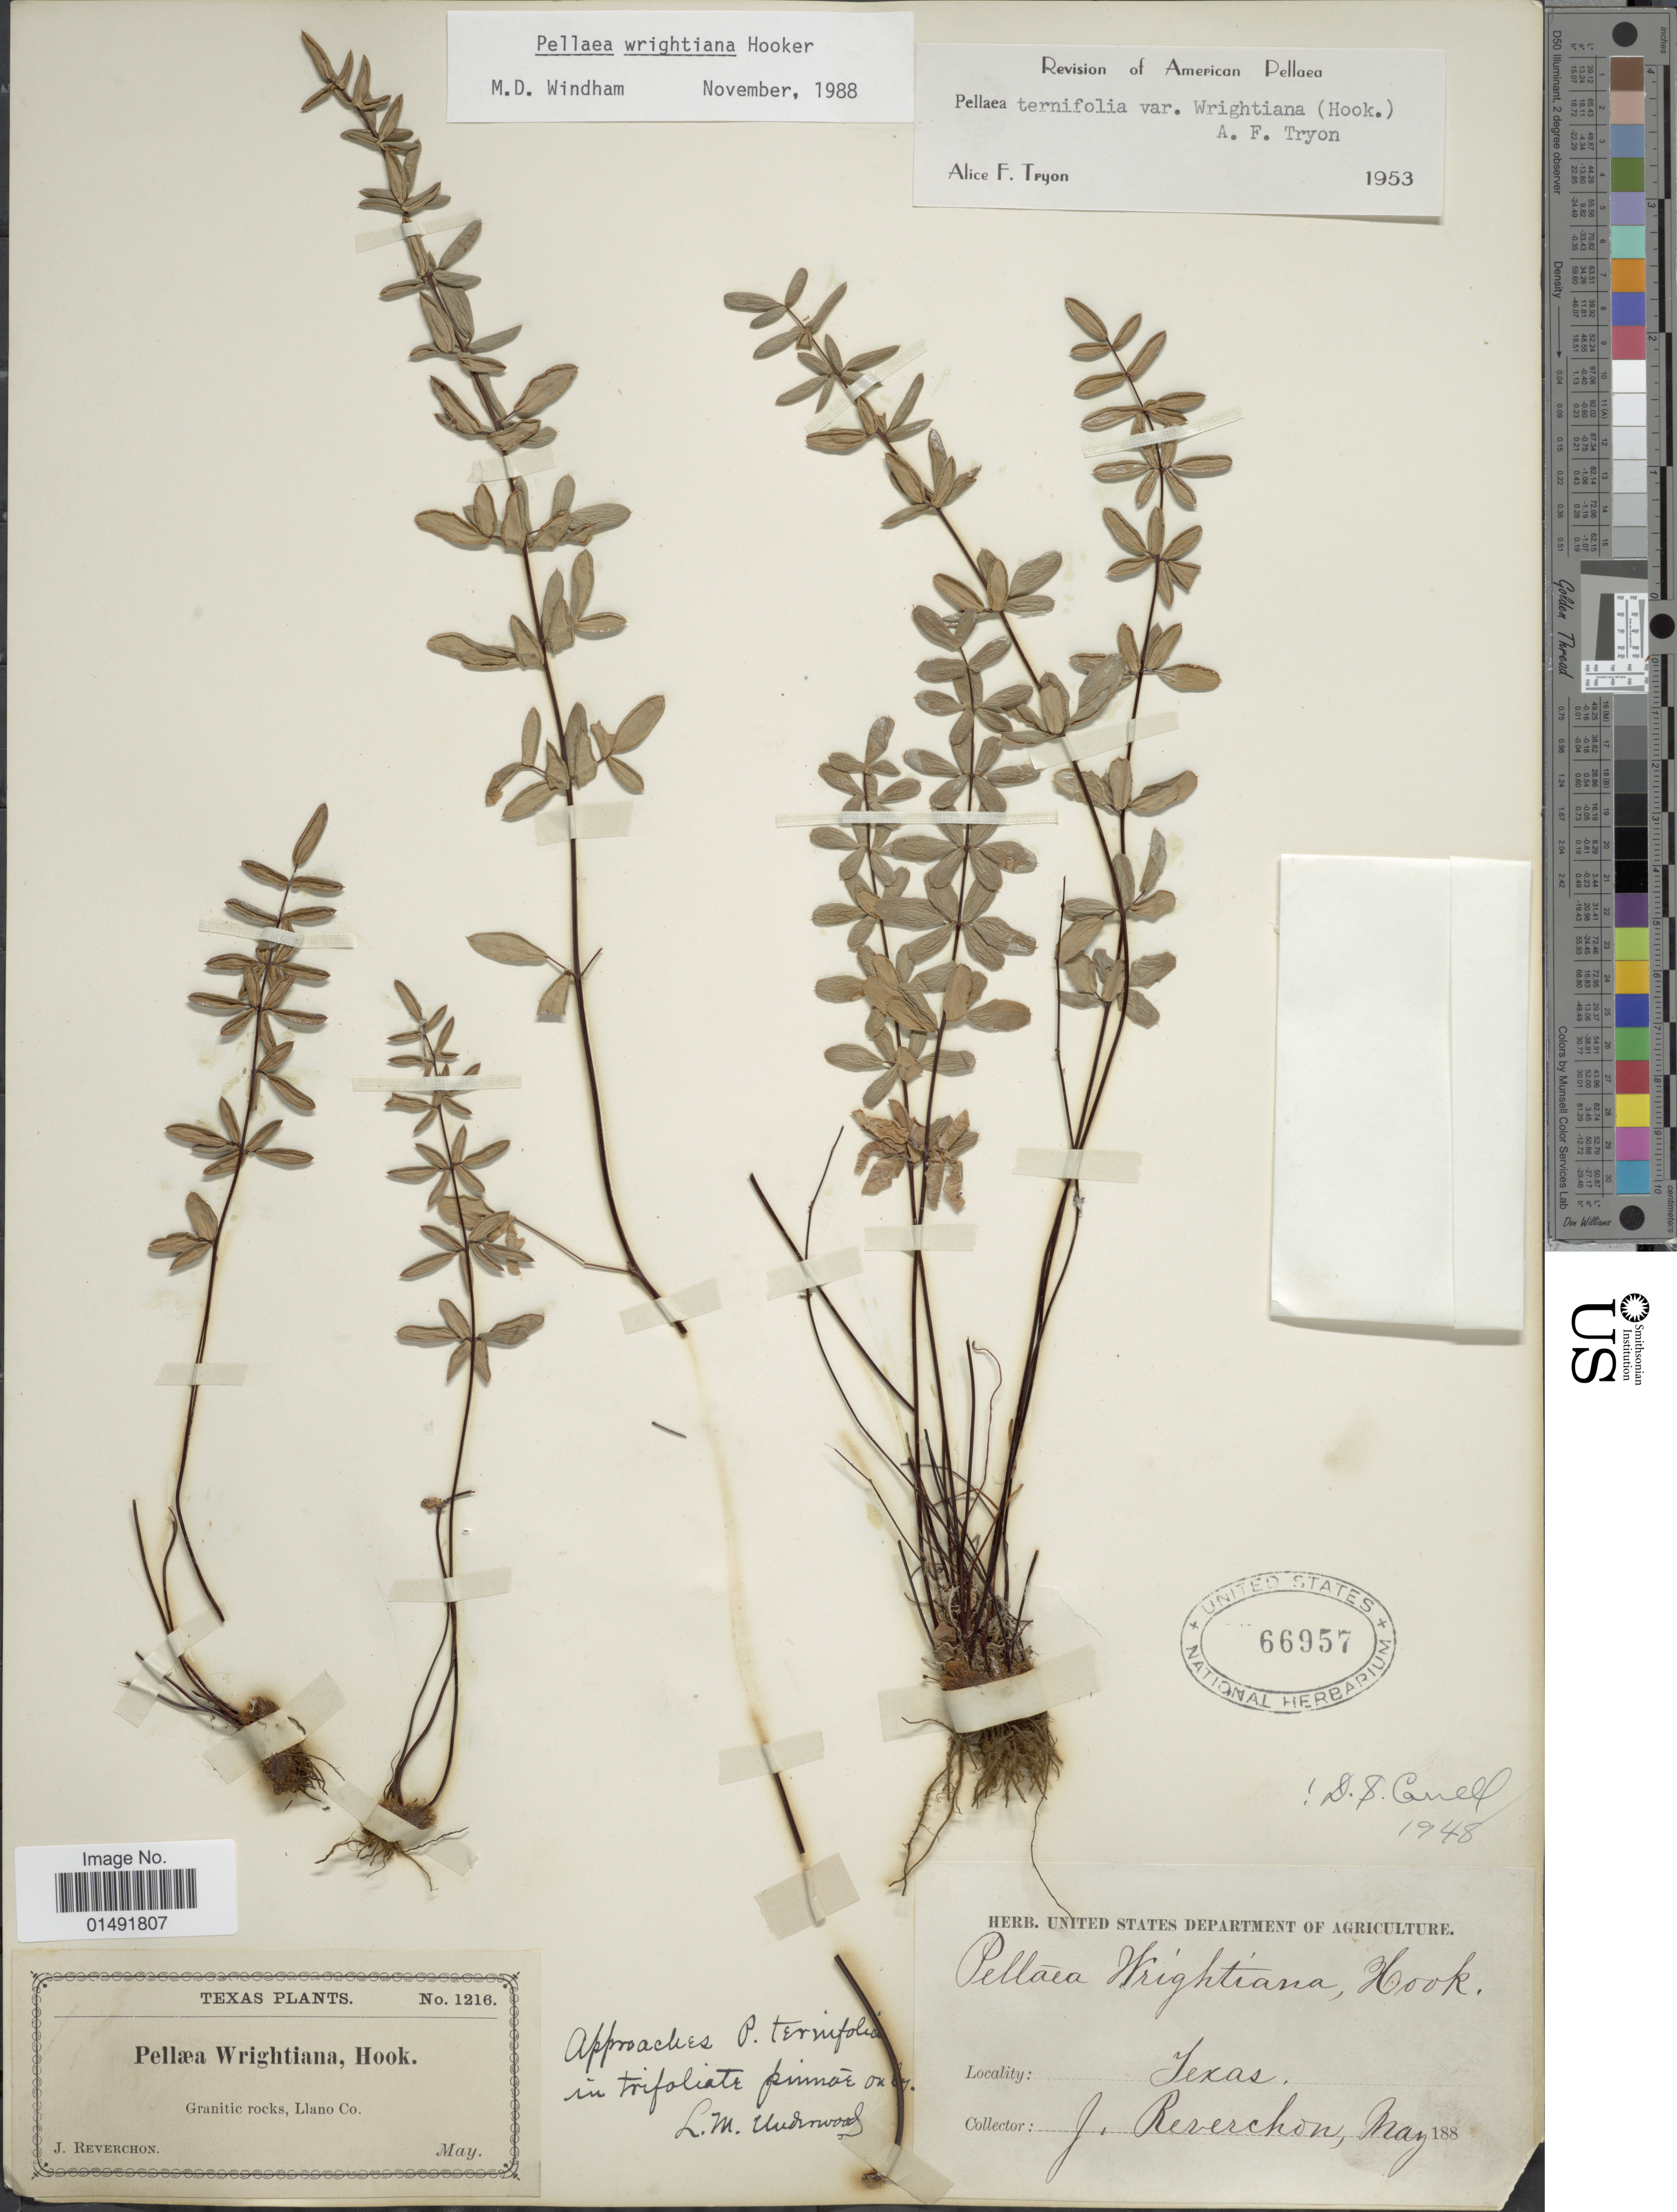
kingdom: Plantae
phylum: Tracheophyta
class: Polypodiopsida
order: Polypodiales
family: Pteridaceae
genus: Pellaea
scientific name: Pellaea wrightiana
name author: Hook.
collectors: J. Reverchon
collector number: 1216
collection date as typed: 188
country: United States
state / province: Texas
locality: Granitic rocks, Llano Co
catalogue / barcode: US 66957